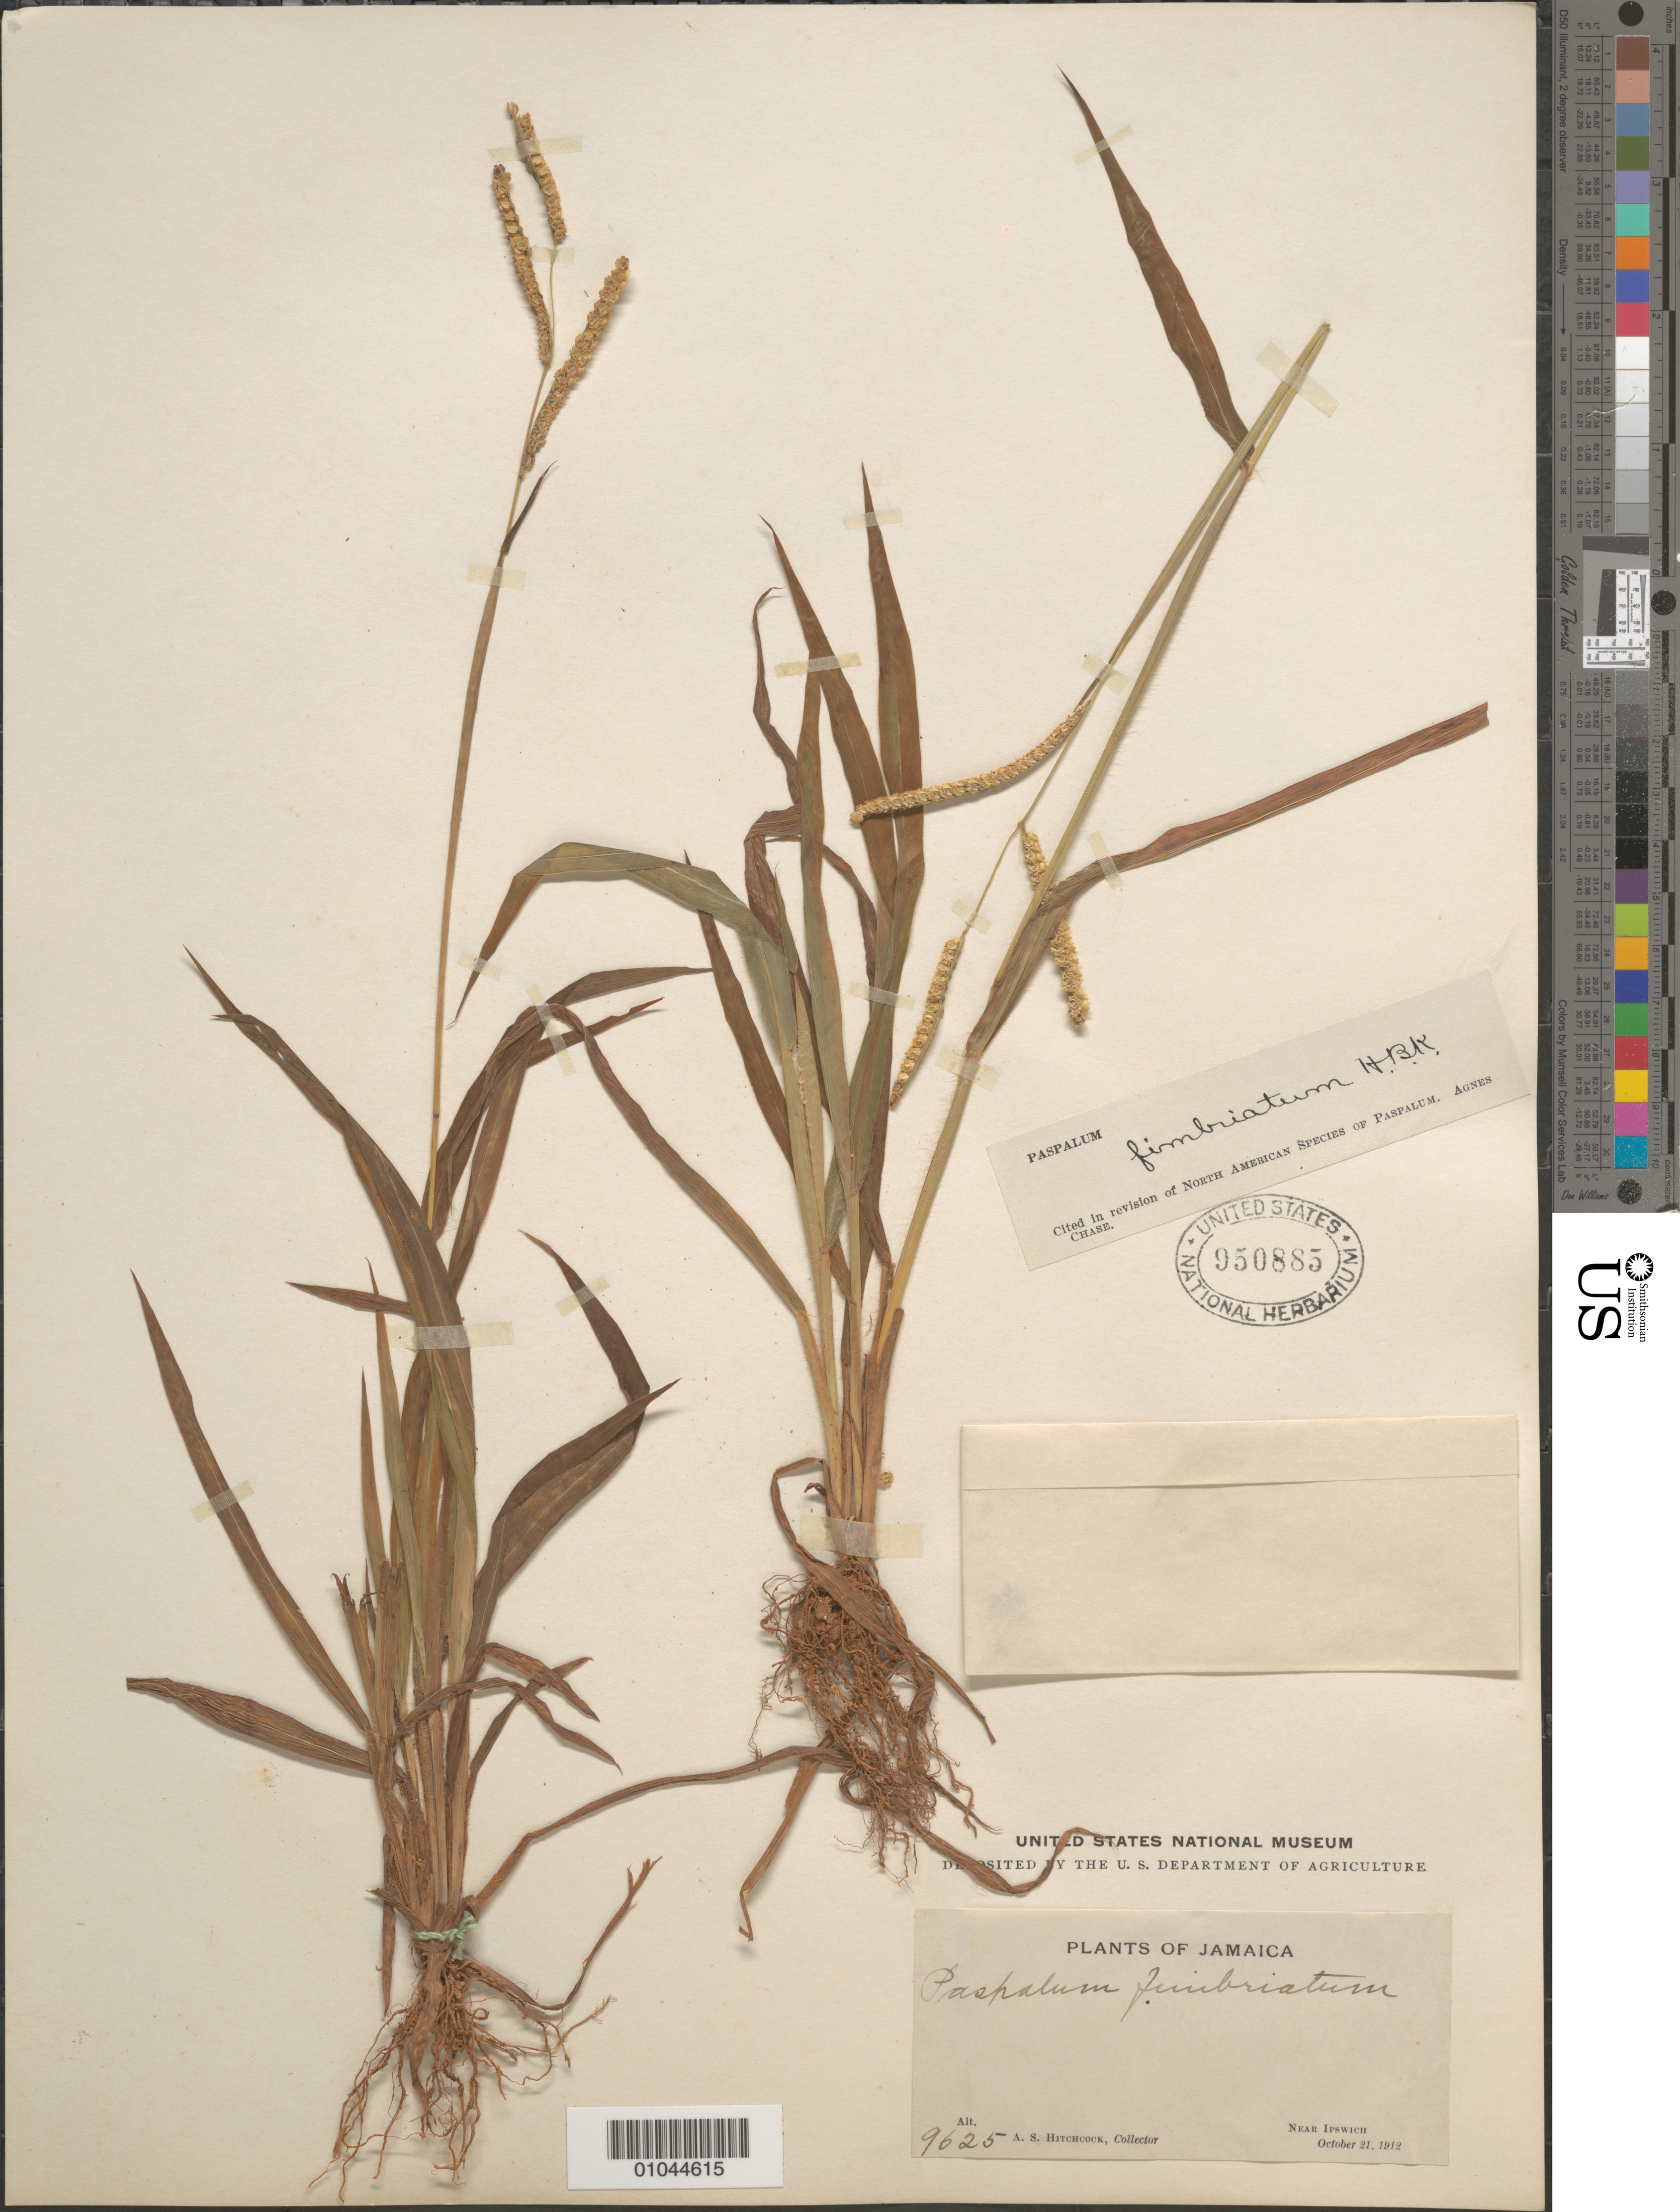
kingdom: Plantae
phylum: Tracheophyta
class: Liliopsida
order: Poales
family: Poaceae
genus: Paspalum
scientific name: Paspalum fimbriatum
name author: Kunth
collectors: A. S. Hitchcock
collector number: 9625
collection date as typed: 21 Oct 1912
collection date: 1912-10-21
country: Jamaica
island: Jamaica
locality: Near Ipswich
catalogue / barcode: US 950885